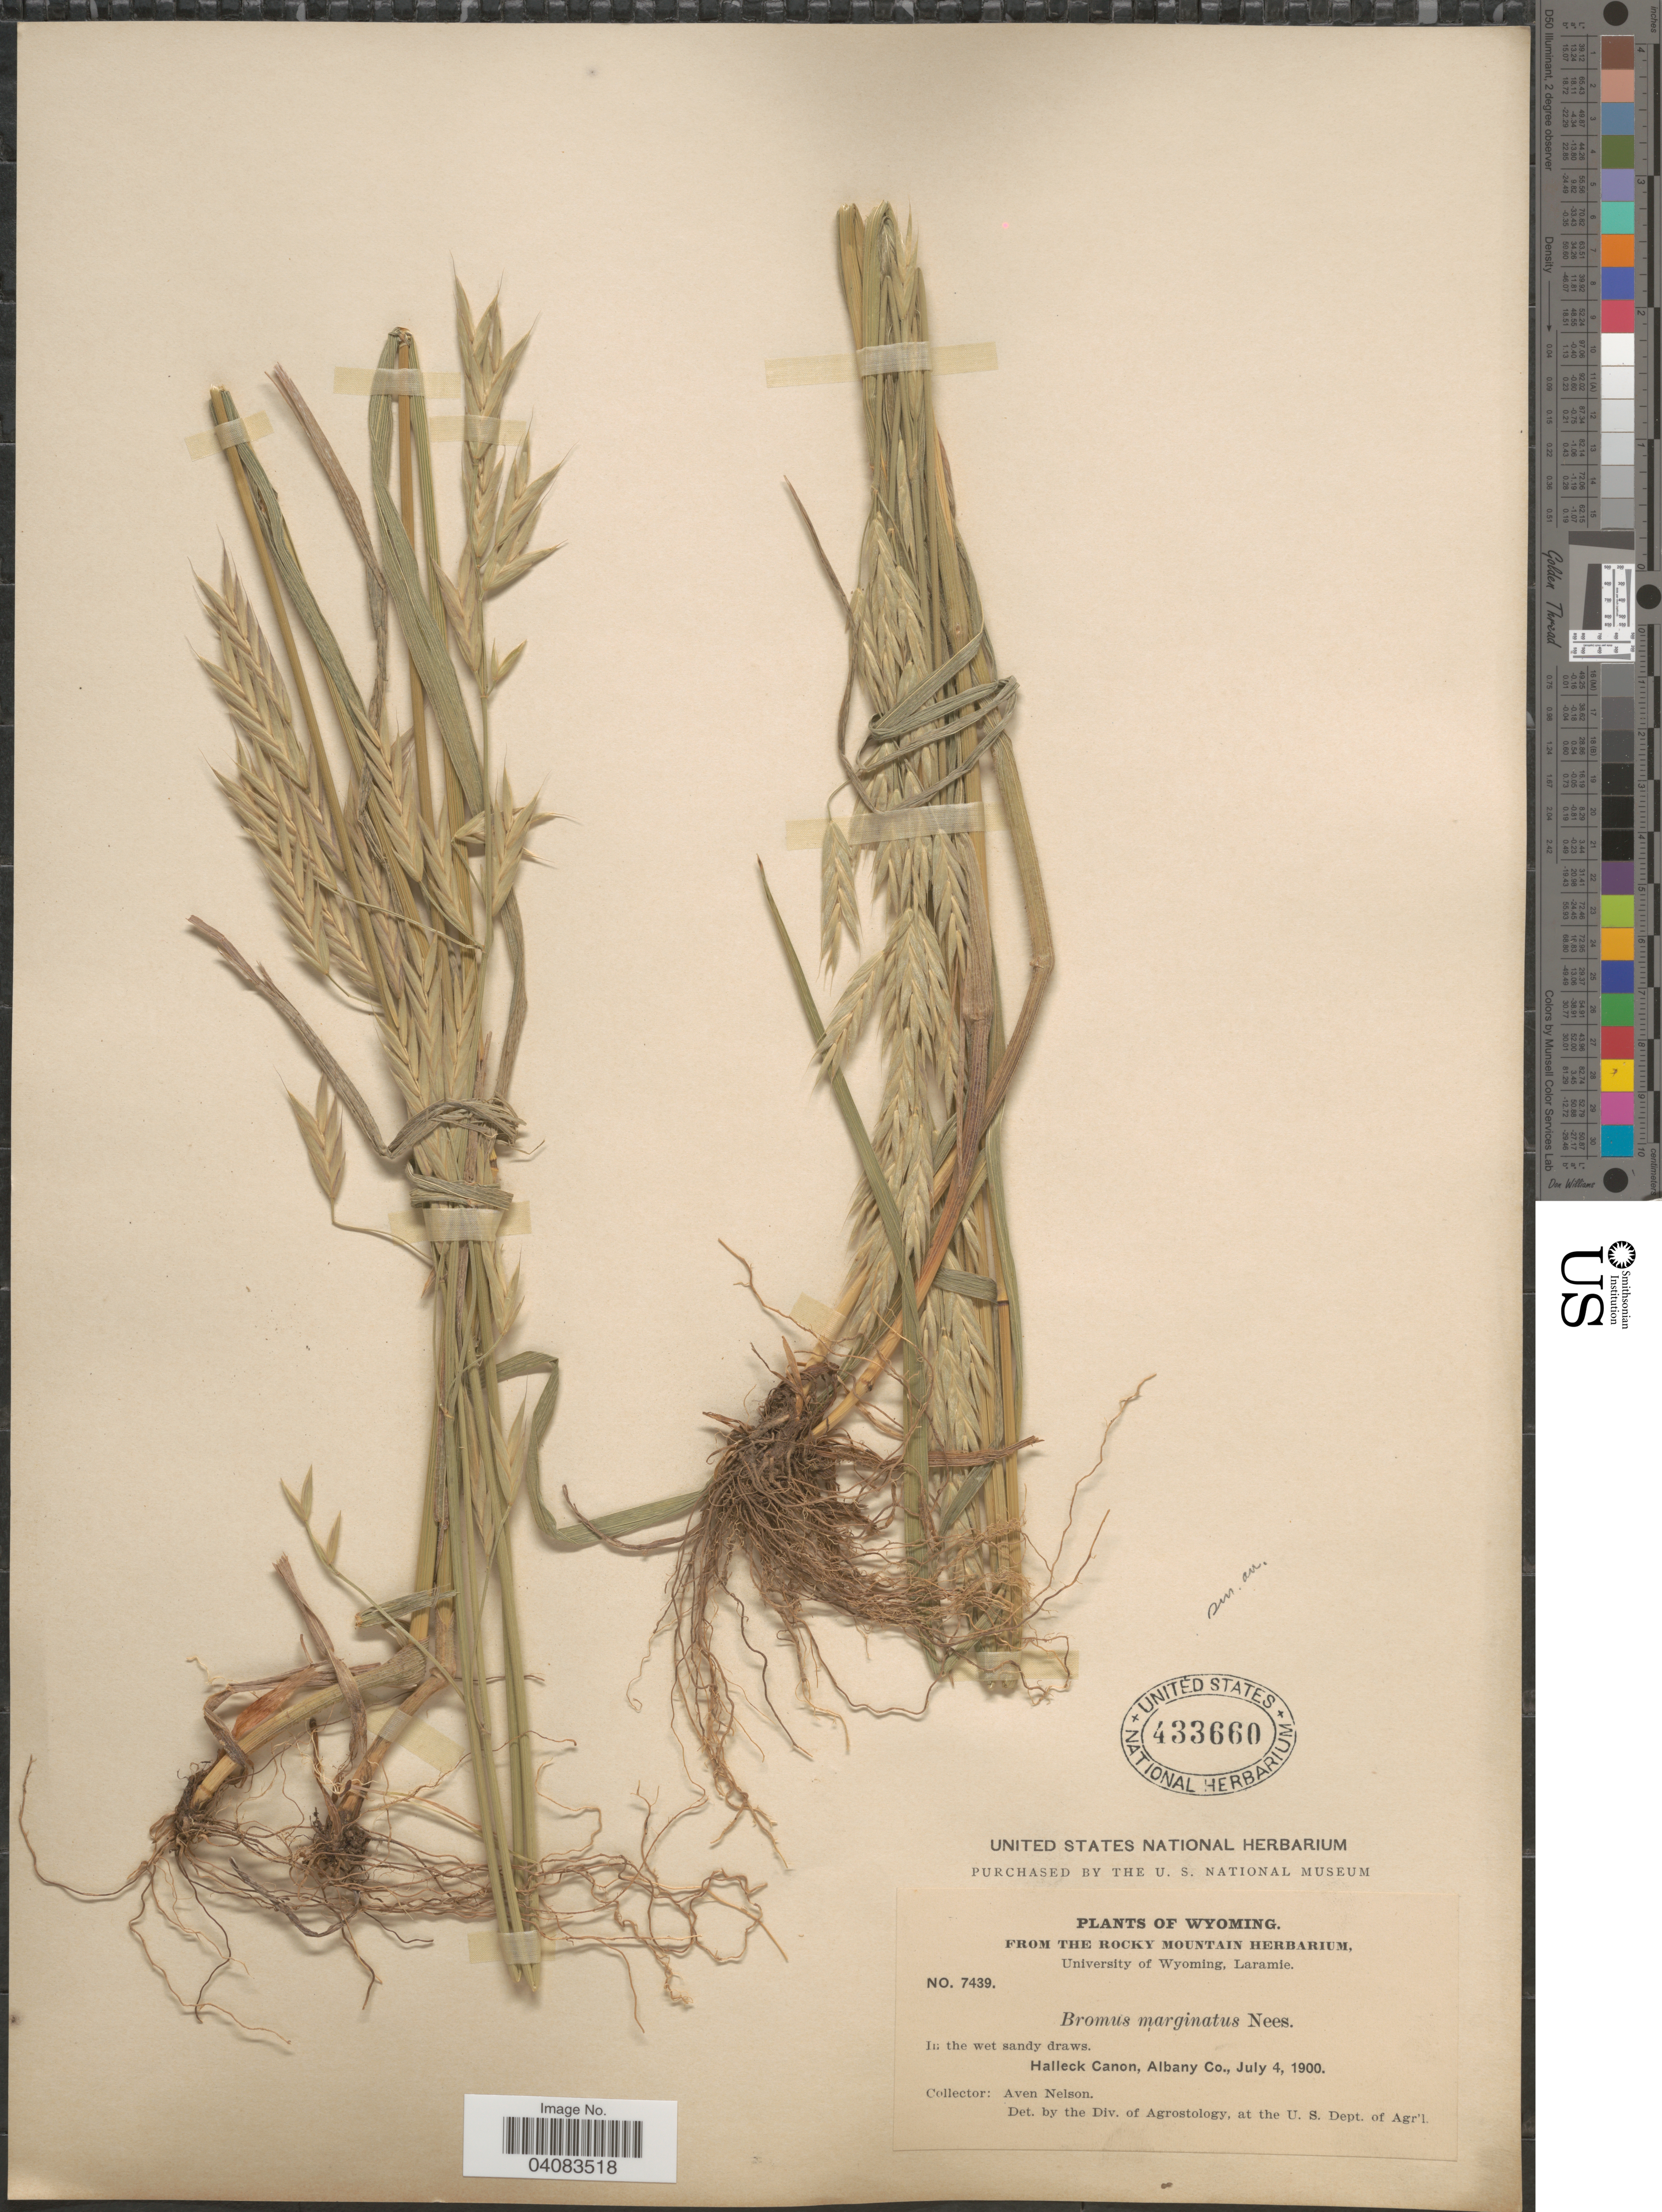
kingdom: Plantae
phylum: Tracheophyta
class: Liliopsida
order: Poales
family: Poaceae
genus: Bromus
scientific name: Bromus marginatus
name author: Nees ex Steud.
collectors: A. Nelson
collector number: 7439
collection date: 1900-07-04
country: United States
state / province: Wyoming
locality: Halleck Canon, Albany Co.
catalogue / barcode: US 433660